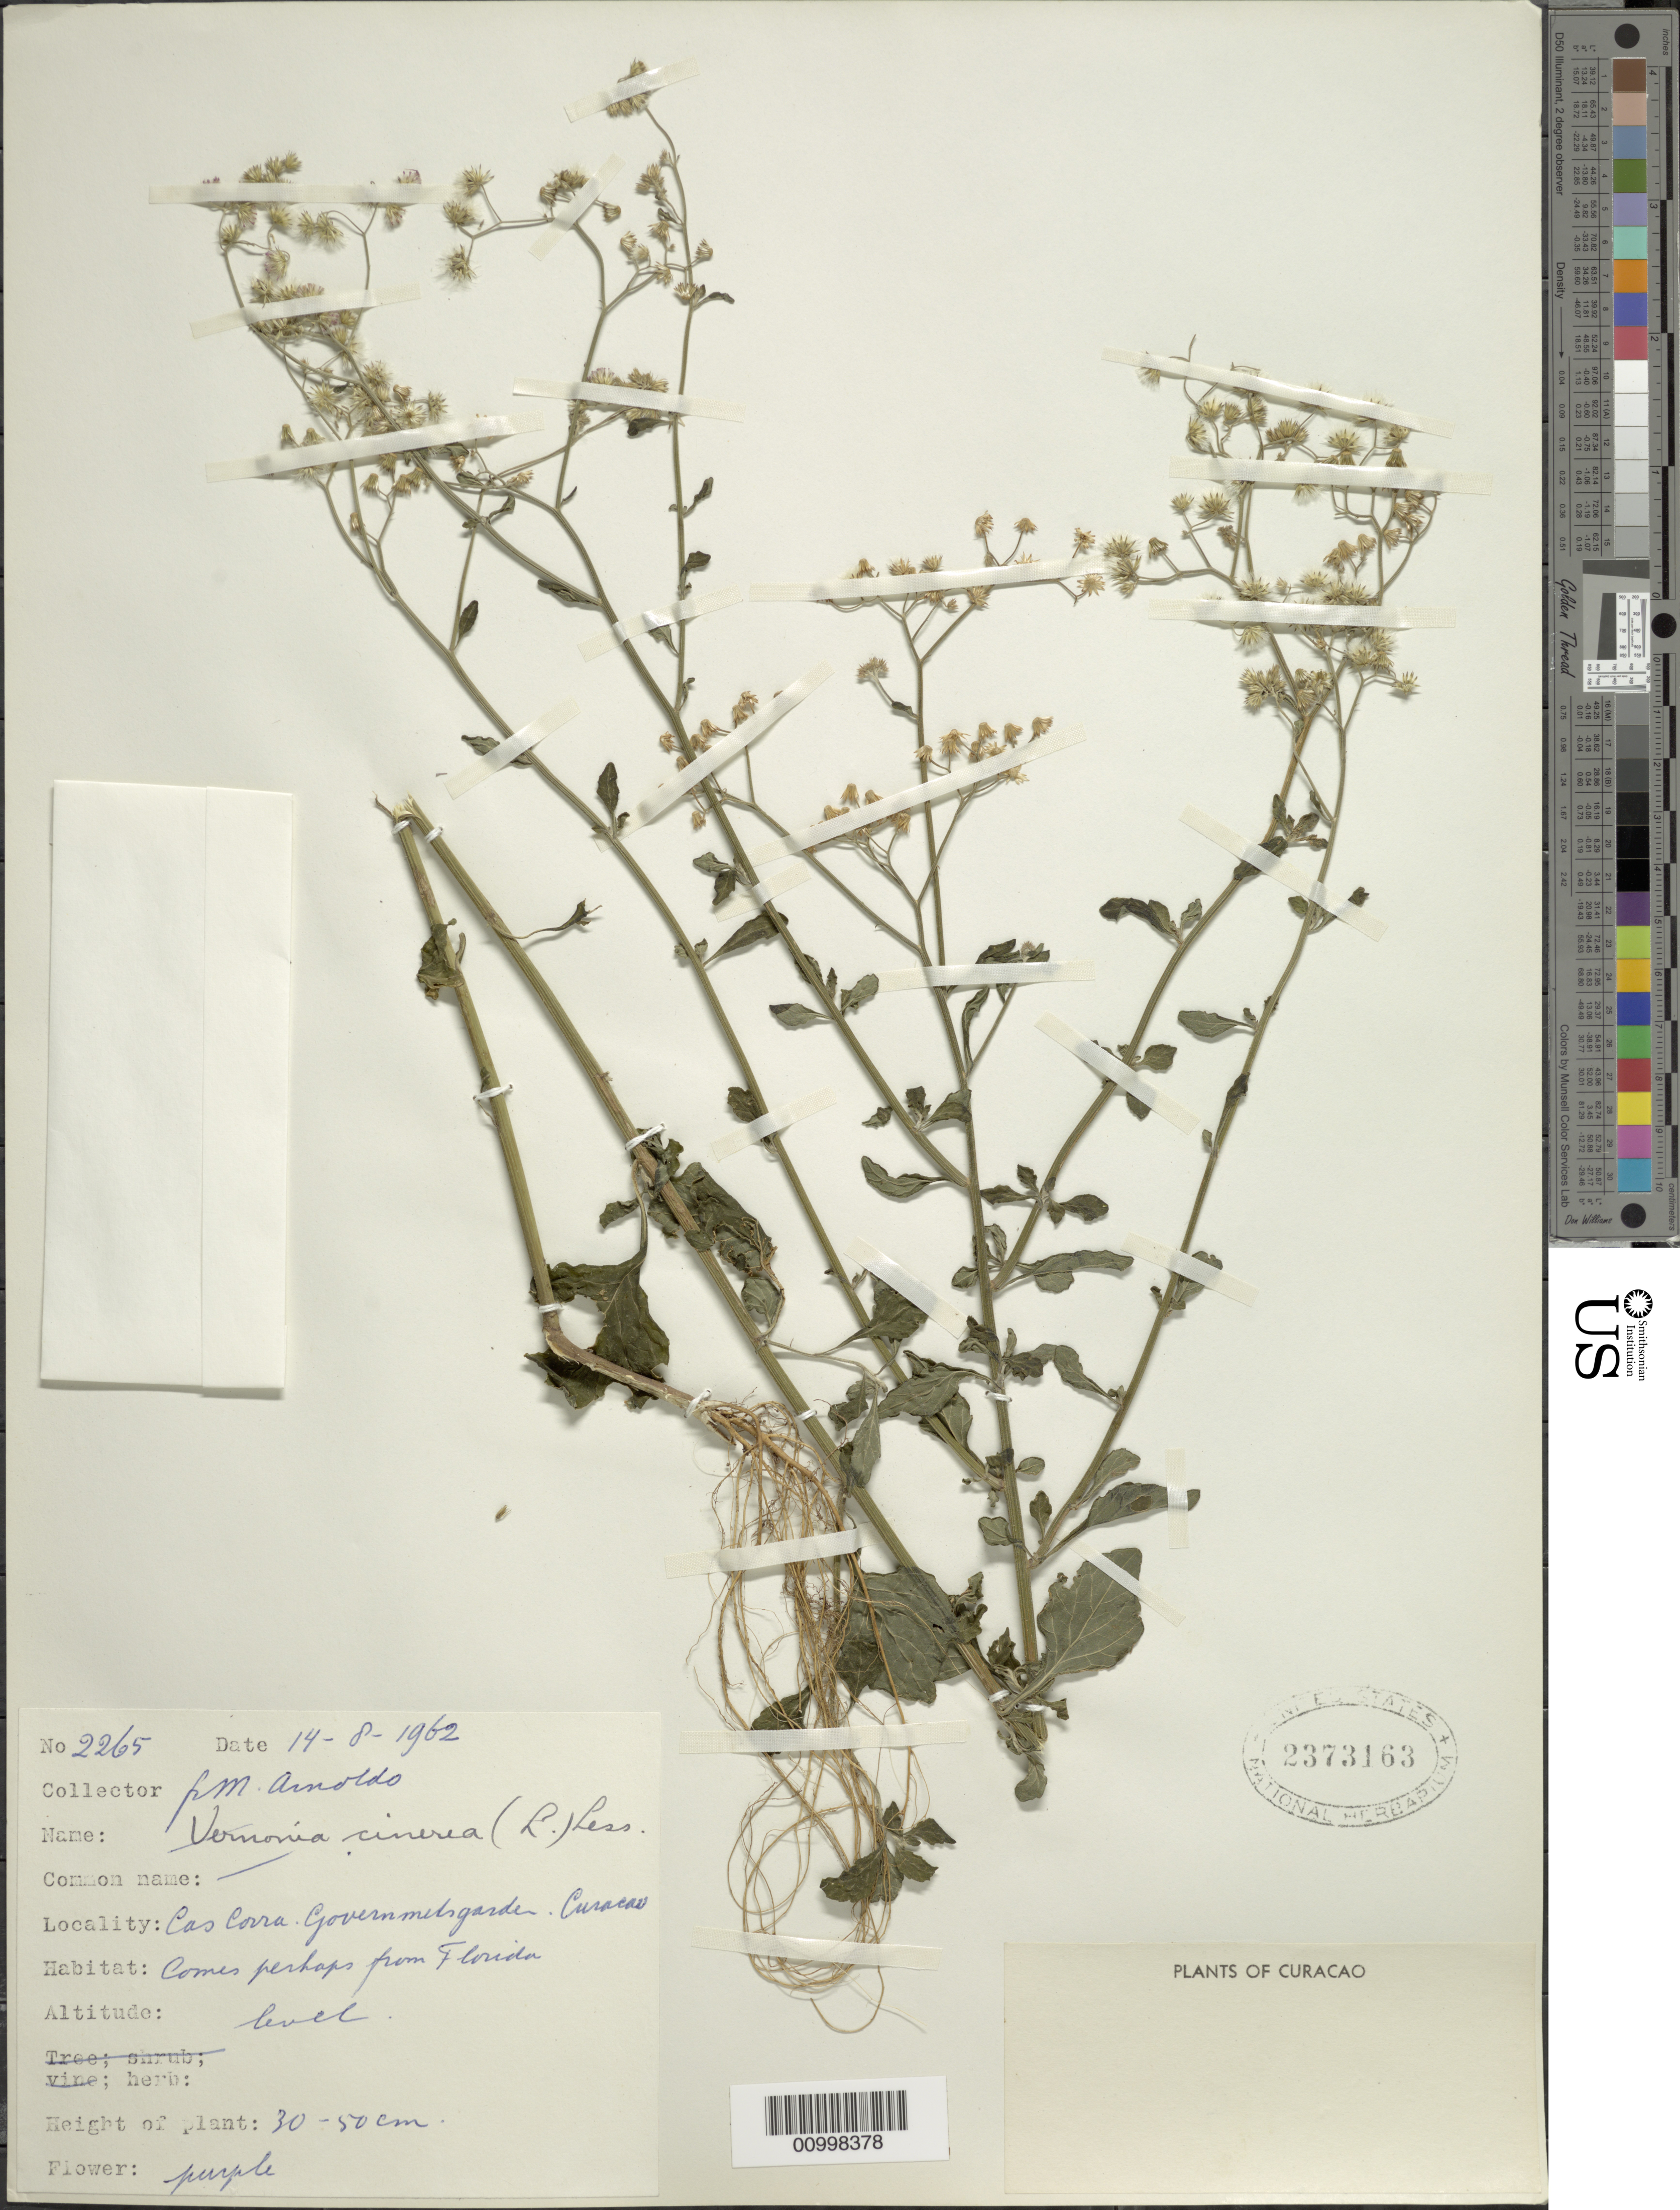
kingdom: Plantae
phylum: Tracheophyta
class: Magnoliopsida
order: Asterales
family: Asteraceae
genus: Cyanthillium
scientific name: Cyanthillium cinereum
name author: (L.) H. Rob.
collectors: N. Arnoldo-Broeders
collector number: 2265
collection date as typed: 14 Aug 1962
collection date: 1962-08-14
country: Curaçao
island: Curaçao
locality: Cas Corra. Government garden.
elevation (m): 0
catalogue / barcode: US 2373163